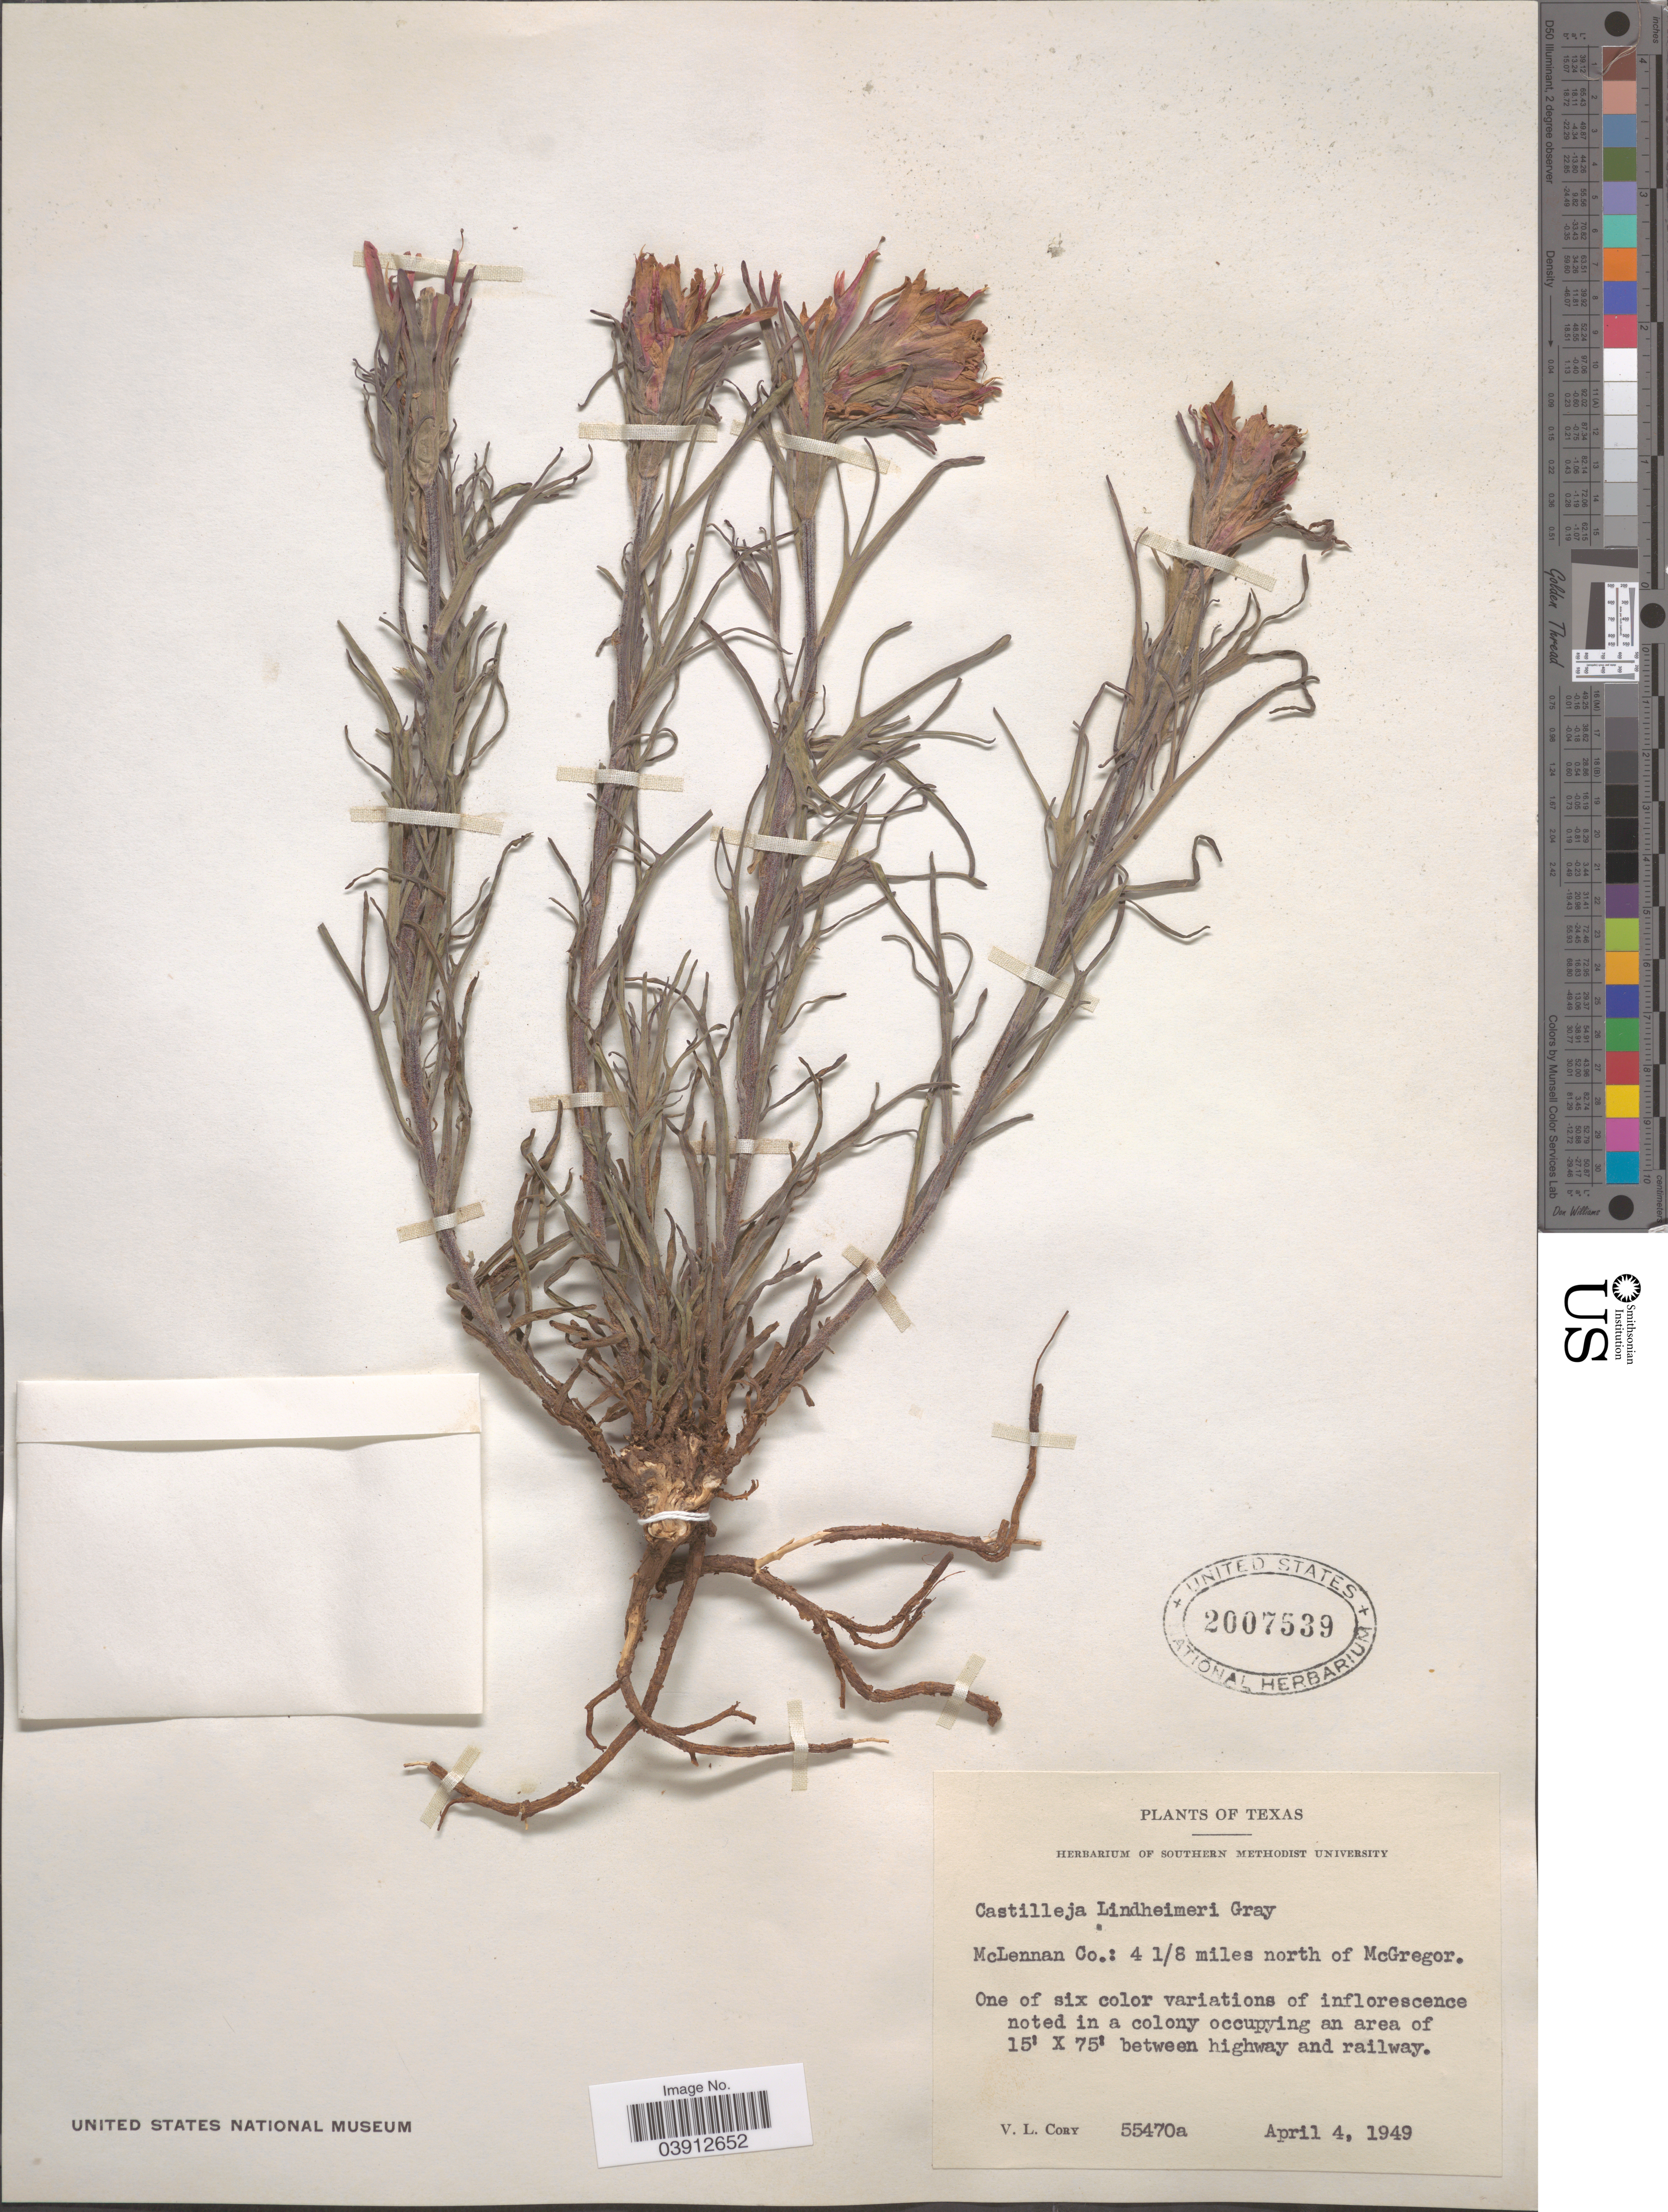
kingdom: Plantae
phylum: Tracheophyta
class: Magnoliopsida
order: Lamiales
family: Orobanchaceae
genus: Castilleja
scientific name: Castilleja lindheimeri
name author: A. Gray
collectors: V. Cory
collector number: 55470a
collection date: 1949-04-04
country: United States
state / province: Texas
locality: McLennan Co.: 4 1/8 miles north of McGregor.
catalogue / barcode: US 2007539